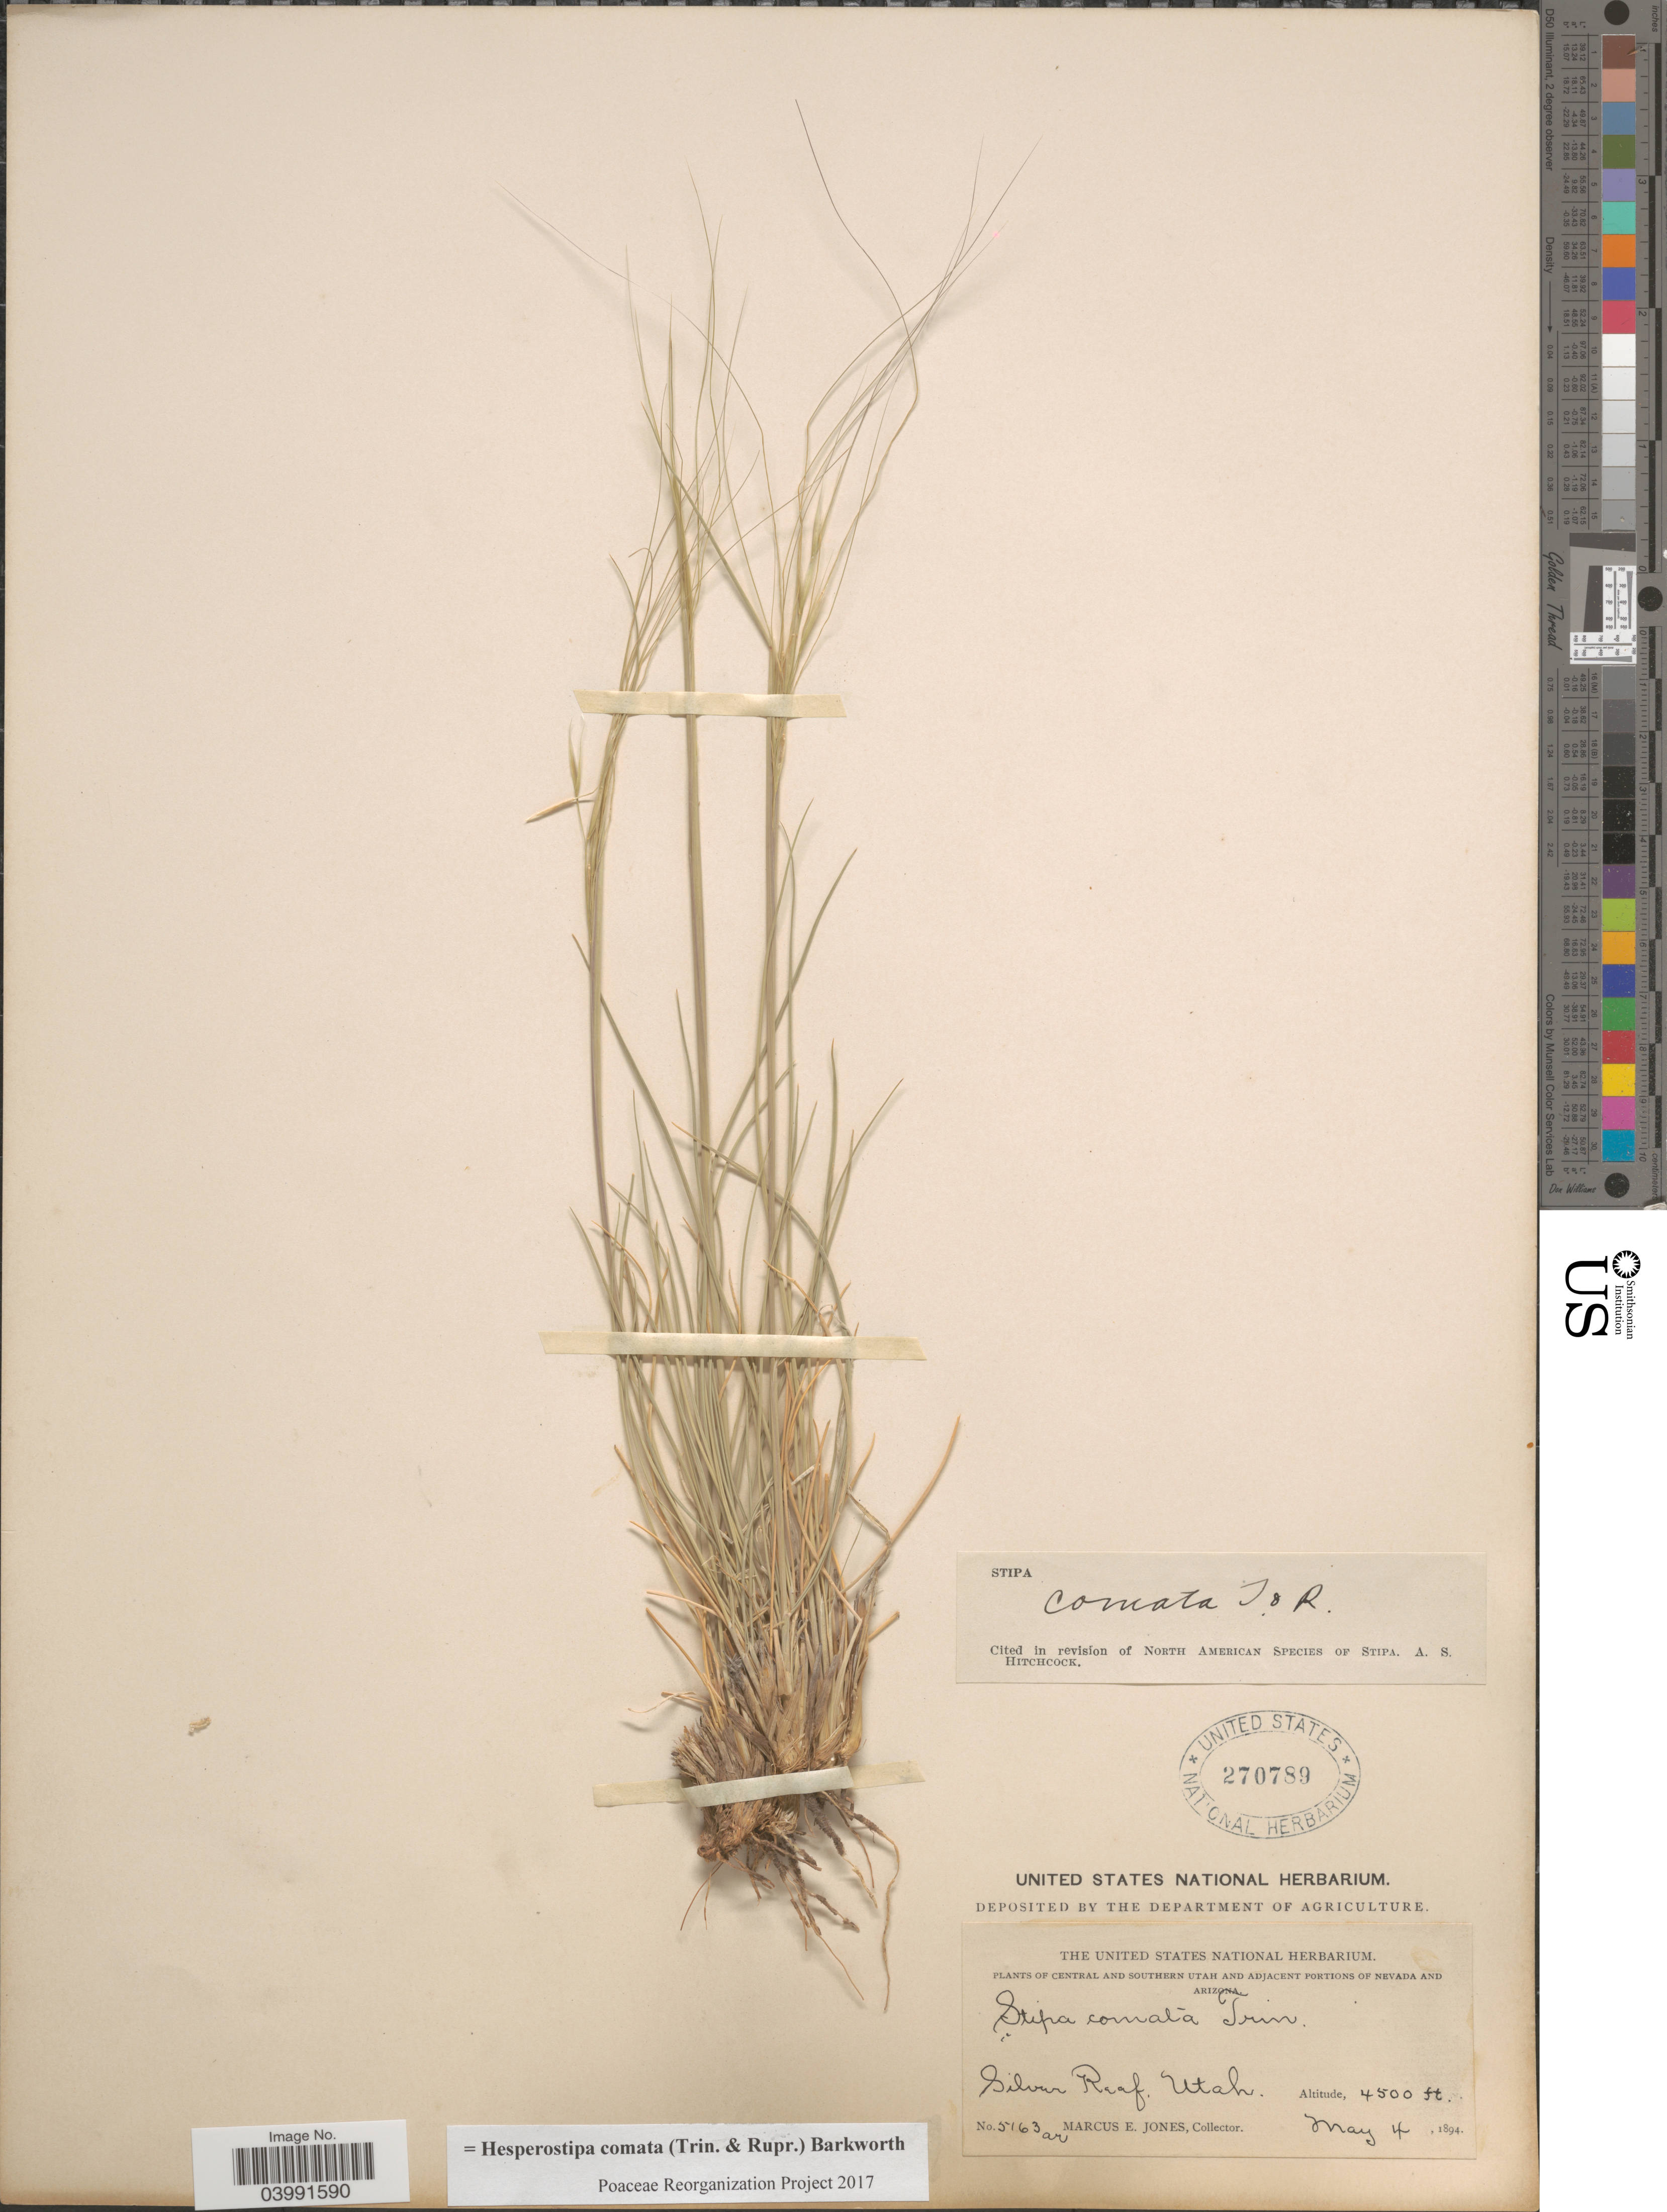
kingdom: Plantae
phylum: Tracheophyta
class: Liliopsida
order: Poales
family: Poaceae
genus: Hesperostipa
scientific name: Hesperostipa comata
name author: (Trin. & Rupr.) Barkworth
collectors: M. E. Jones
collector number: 5163ar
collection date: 1894-05-04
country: United States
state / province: Utah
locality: Central and Southern Utah. Silver Reaf.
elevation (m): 1372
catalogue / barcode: US 270789